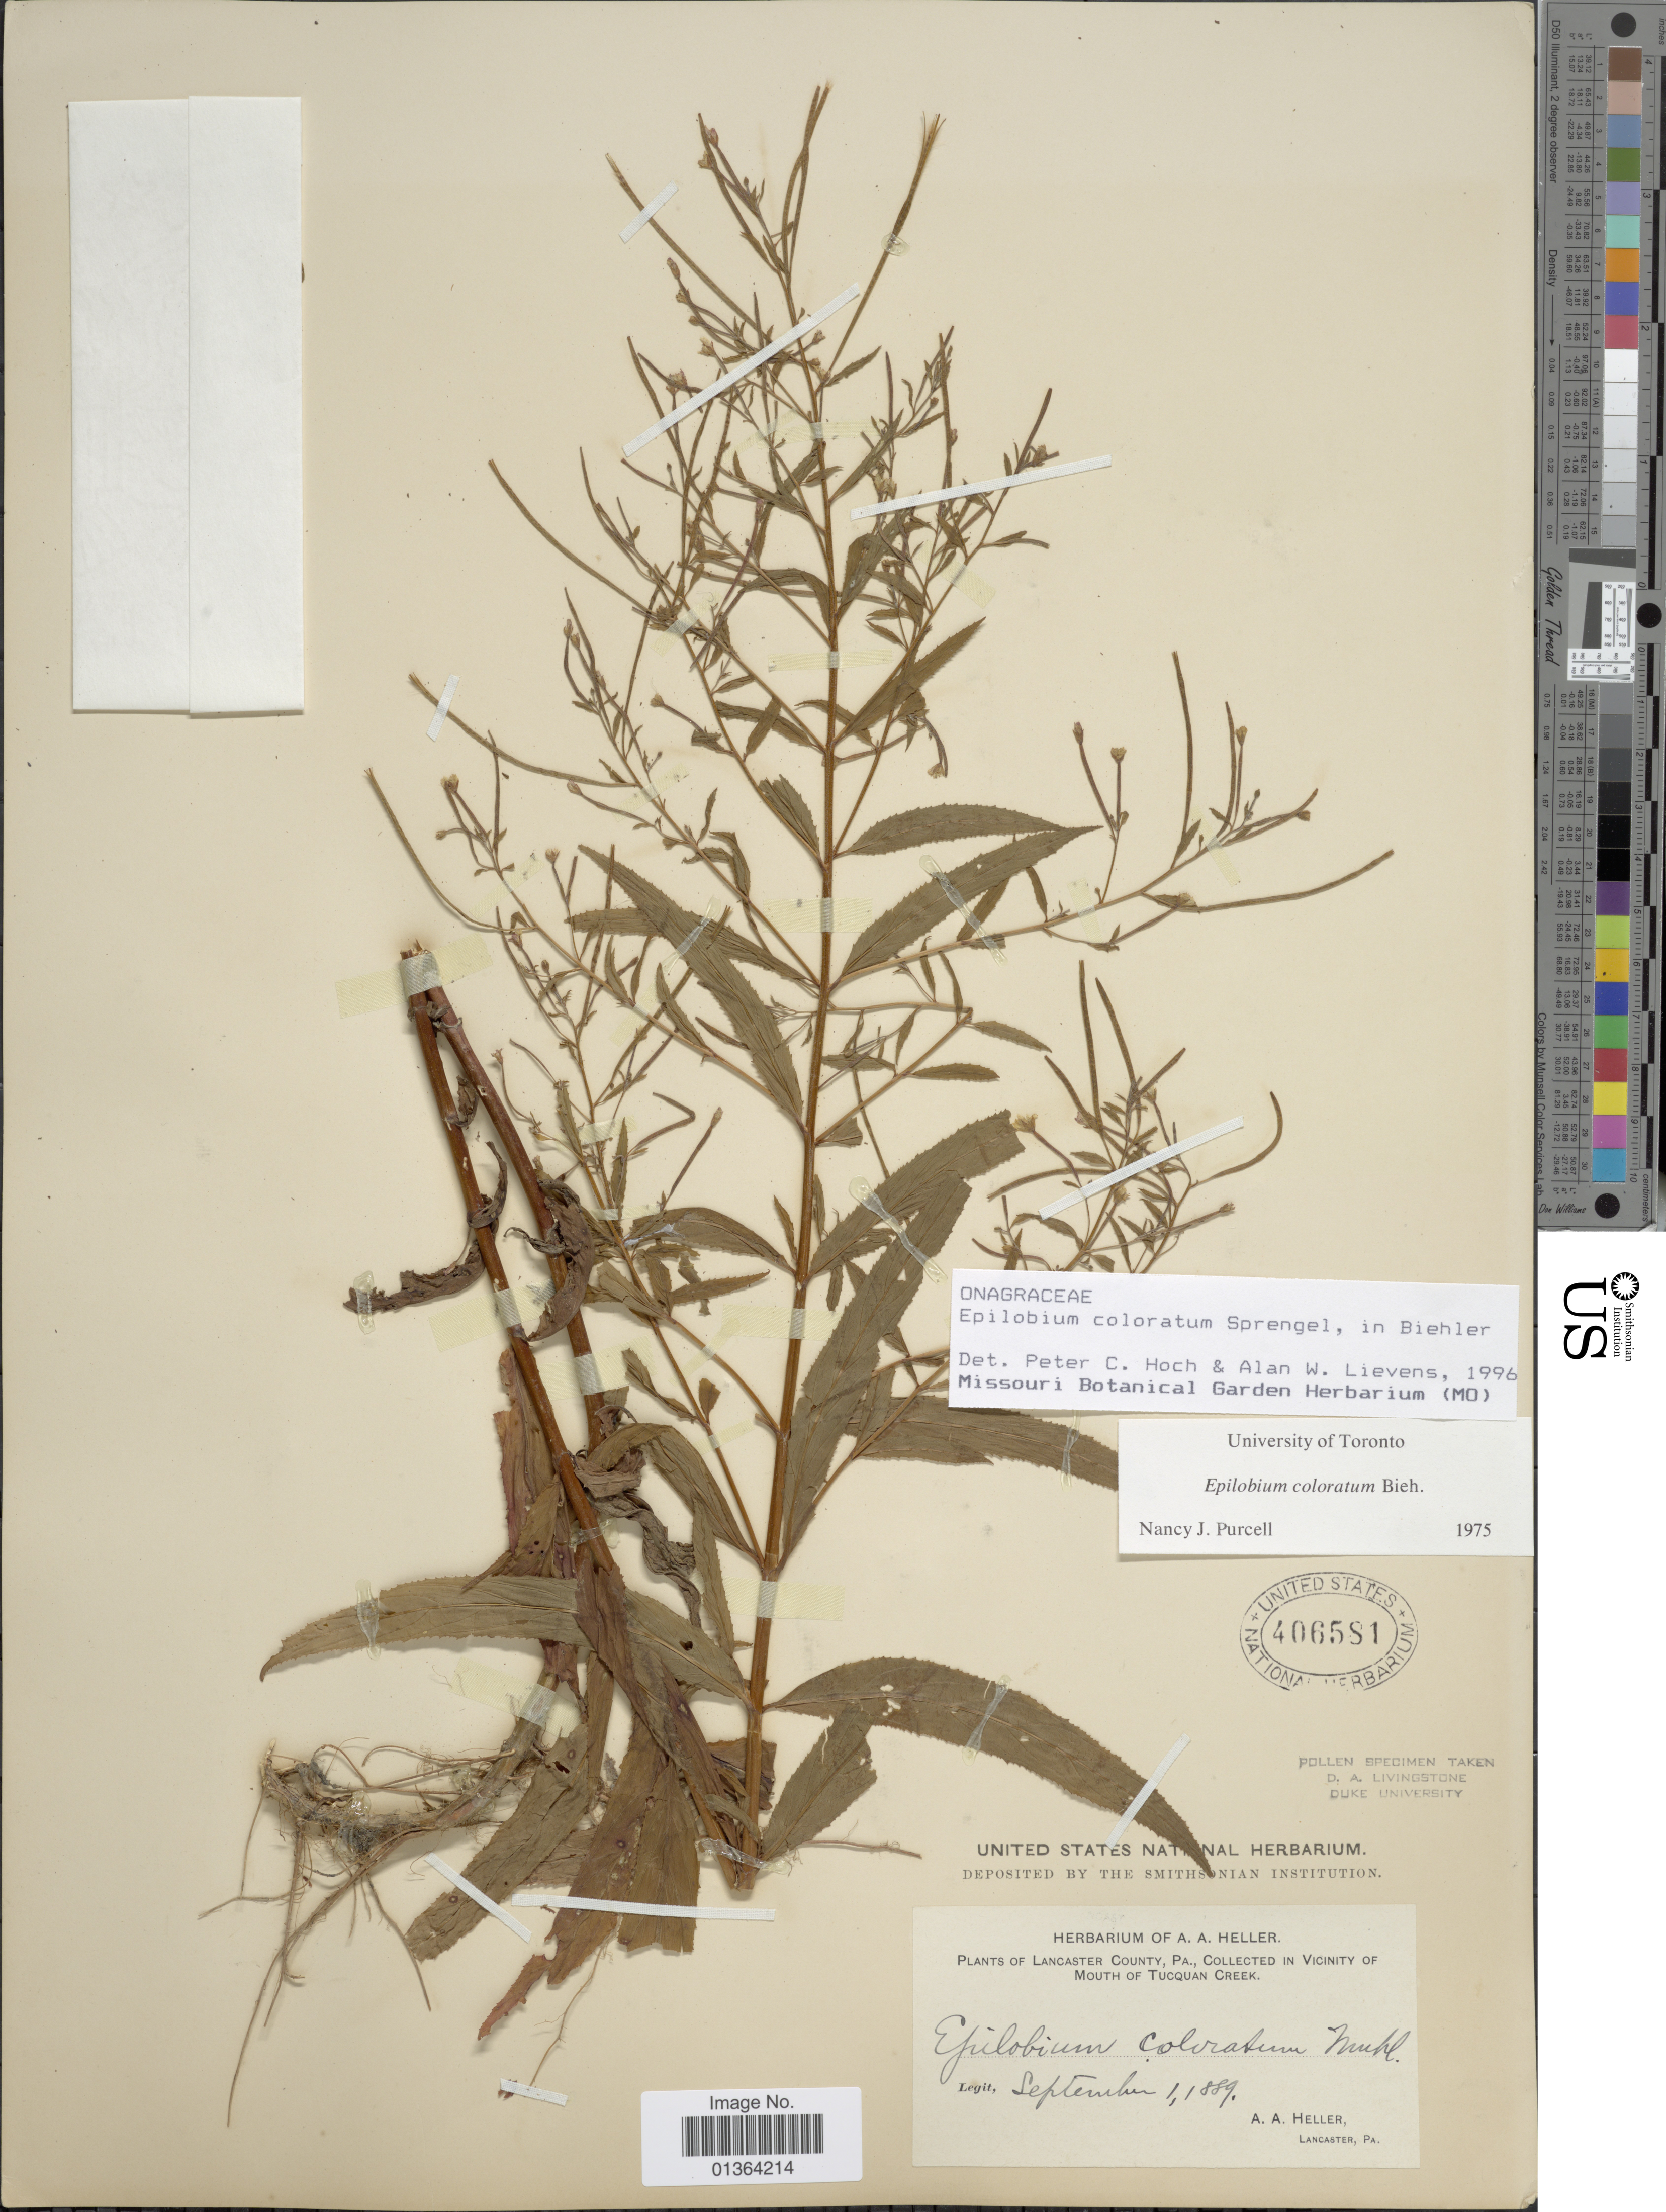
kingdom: Plantae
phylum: Tracheophyta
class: Magnoliopsida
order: Myrtales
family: Onagraceae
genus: Epilobium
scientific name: Epilobium coloratum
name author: Biehler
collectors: A. A. Heller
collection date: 1889-09-01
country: United States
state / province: Pennsylvania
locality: Lancaster County. Vicinity of Mouth of Tucquan Creek.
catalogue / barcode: US 406581